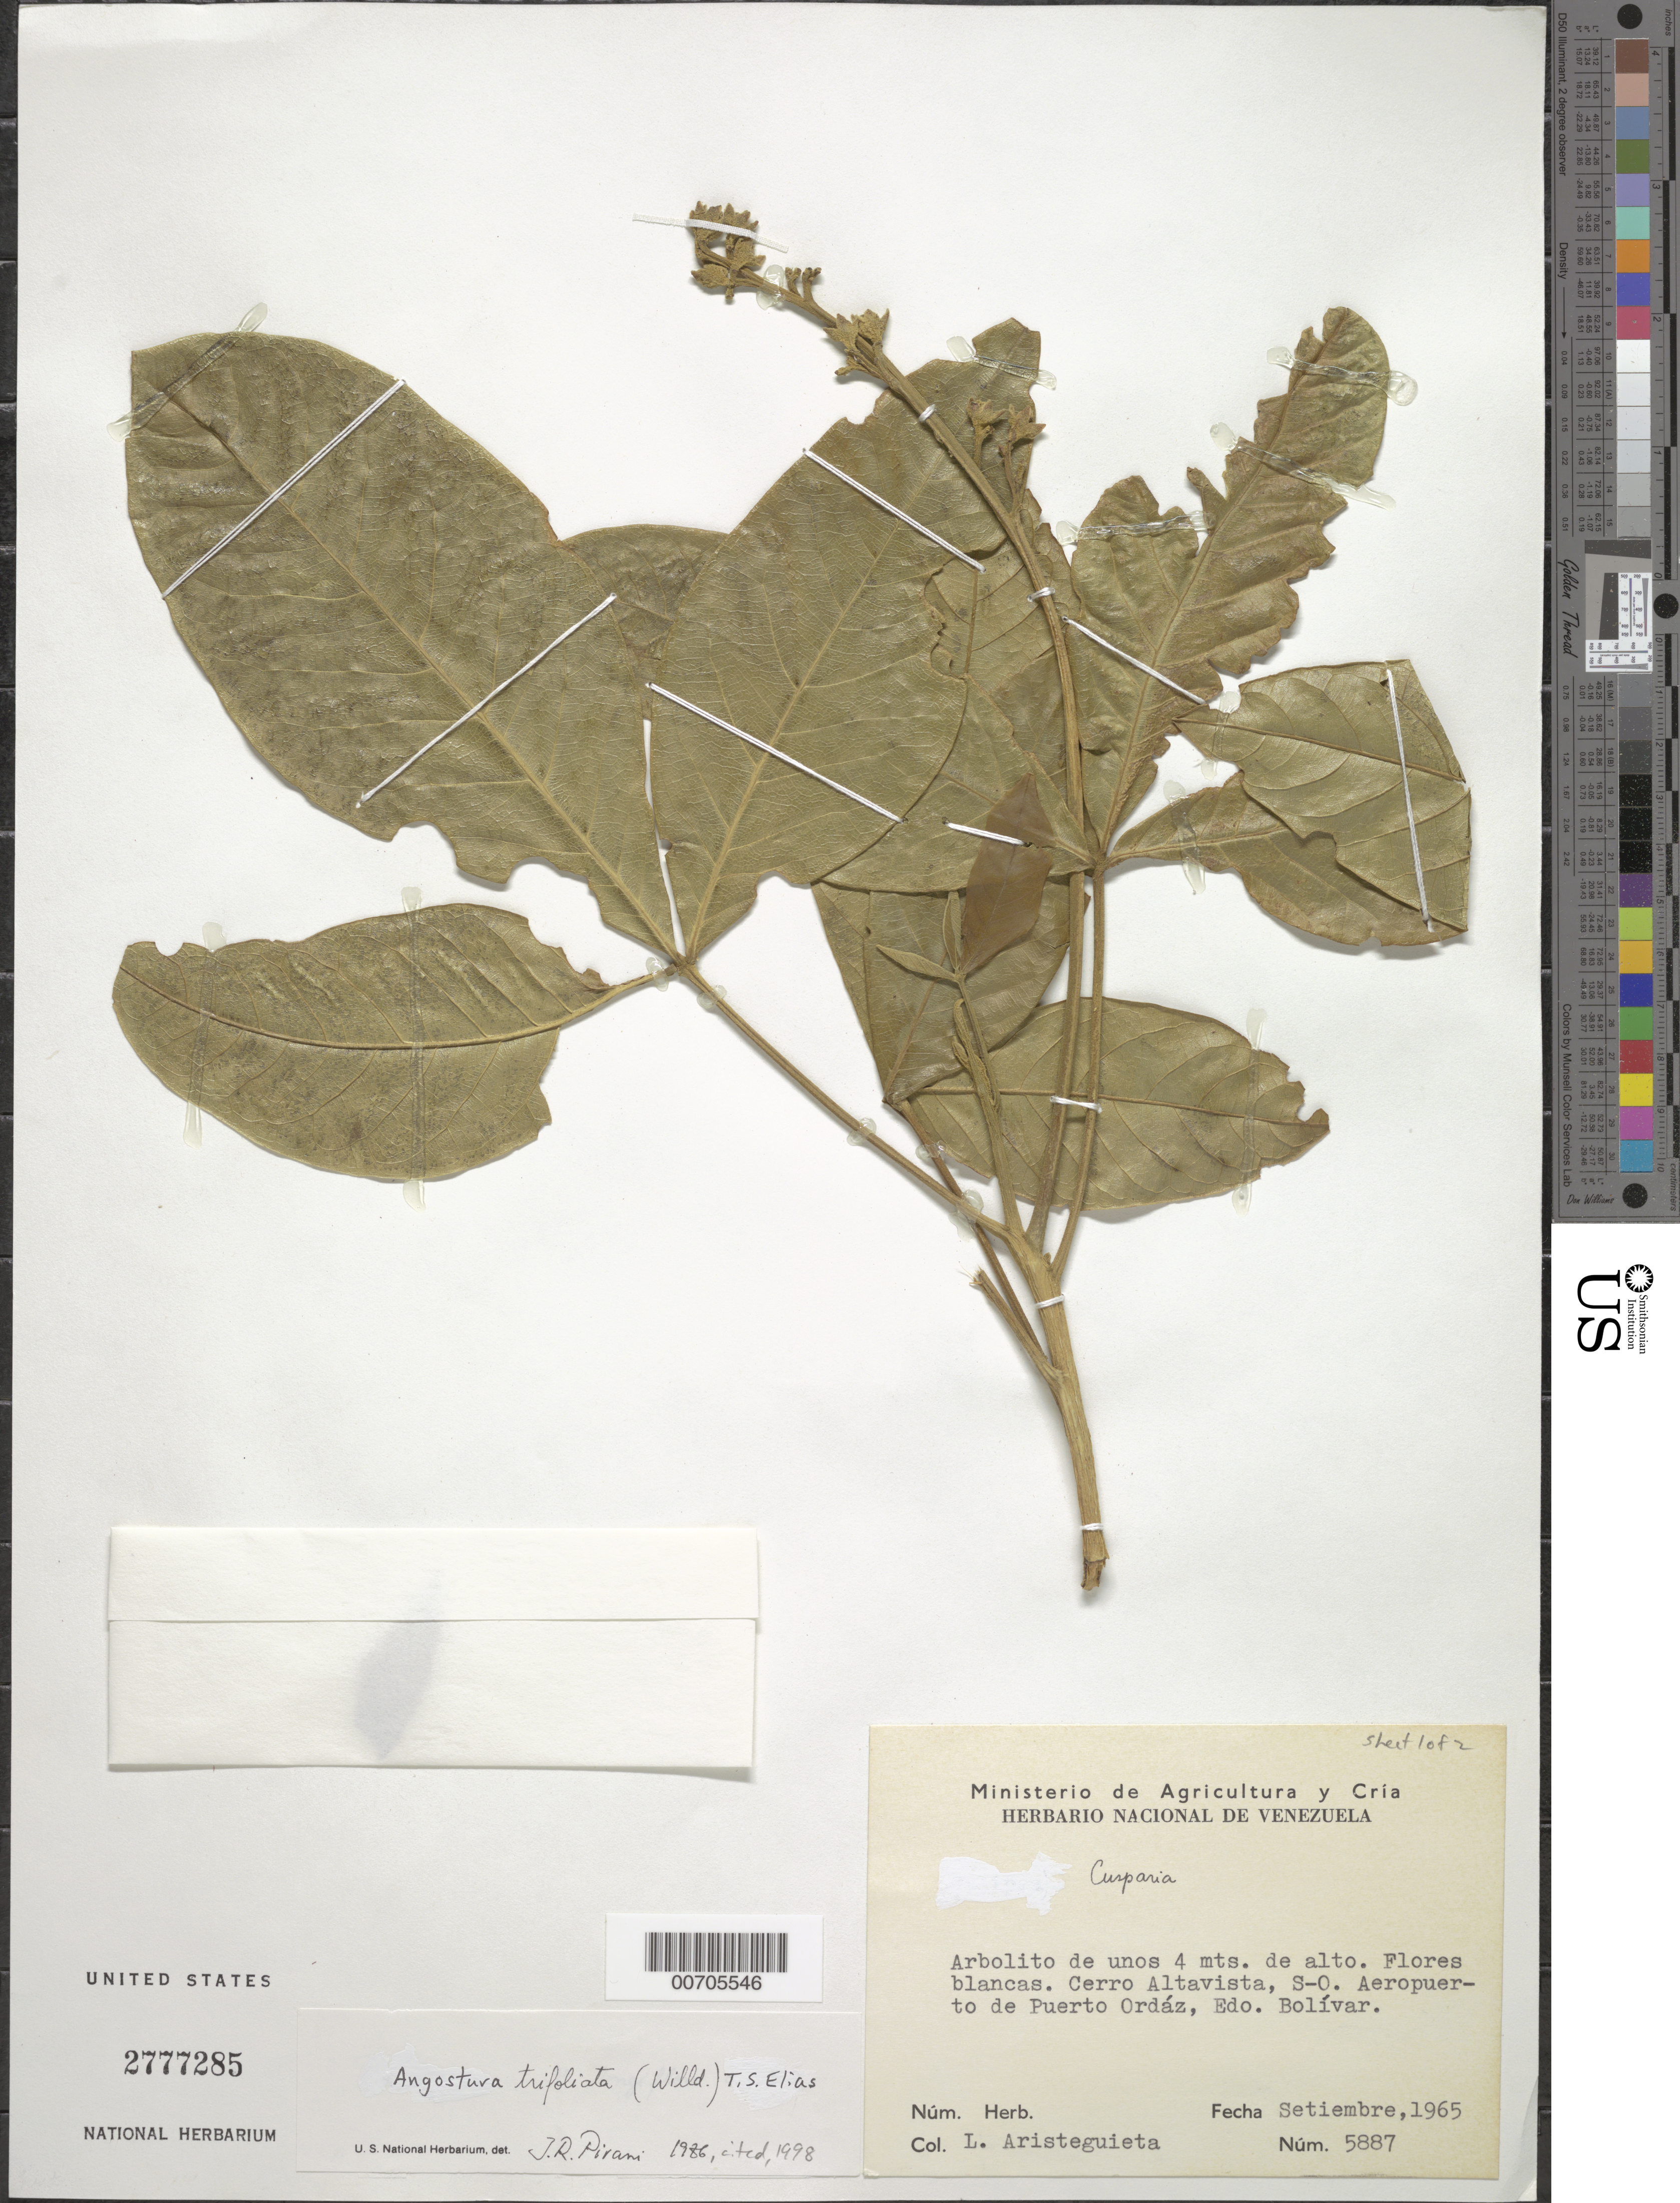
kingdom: Plantae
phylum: Tracheophyta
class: Magnoliopsida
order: Sapindales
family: Rutaceae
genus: Angostura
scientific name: Angostura trifoliata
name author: (Willd.) T.S. Elias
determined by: Pirani, J. R.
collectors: L. Aristeguieta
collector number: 5887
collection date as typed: Sep-65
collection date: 1965-09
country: Venezuela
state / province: Bolívar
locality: Cerro Altavista, aeropuerto de Puerto Ordáz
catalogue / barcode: US 2777285